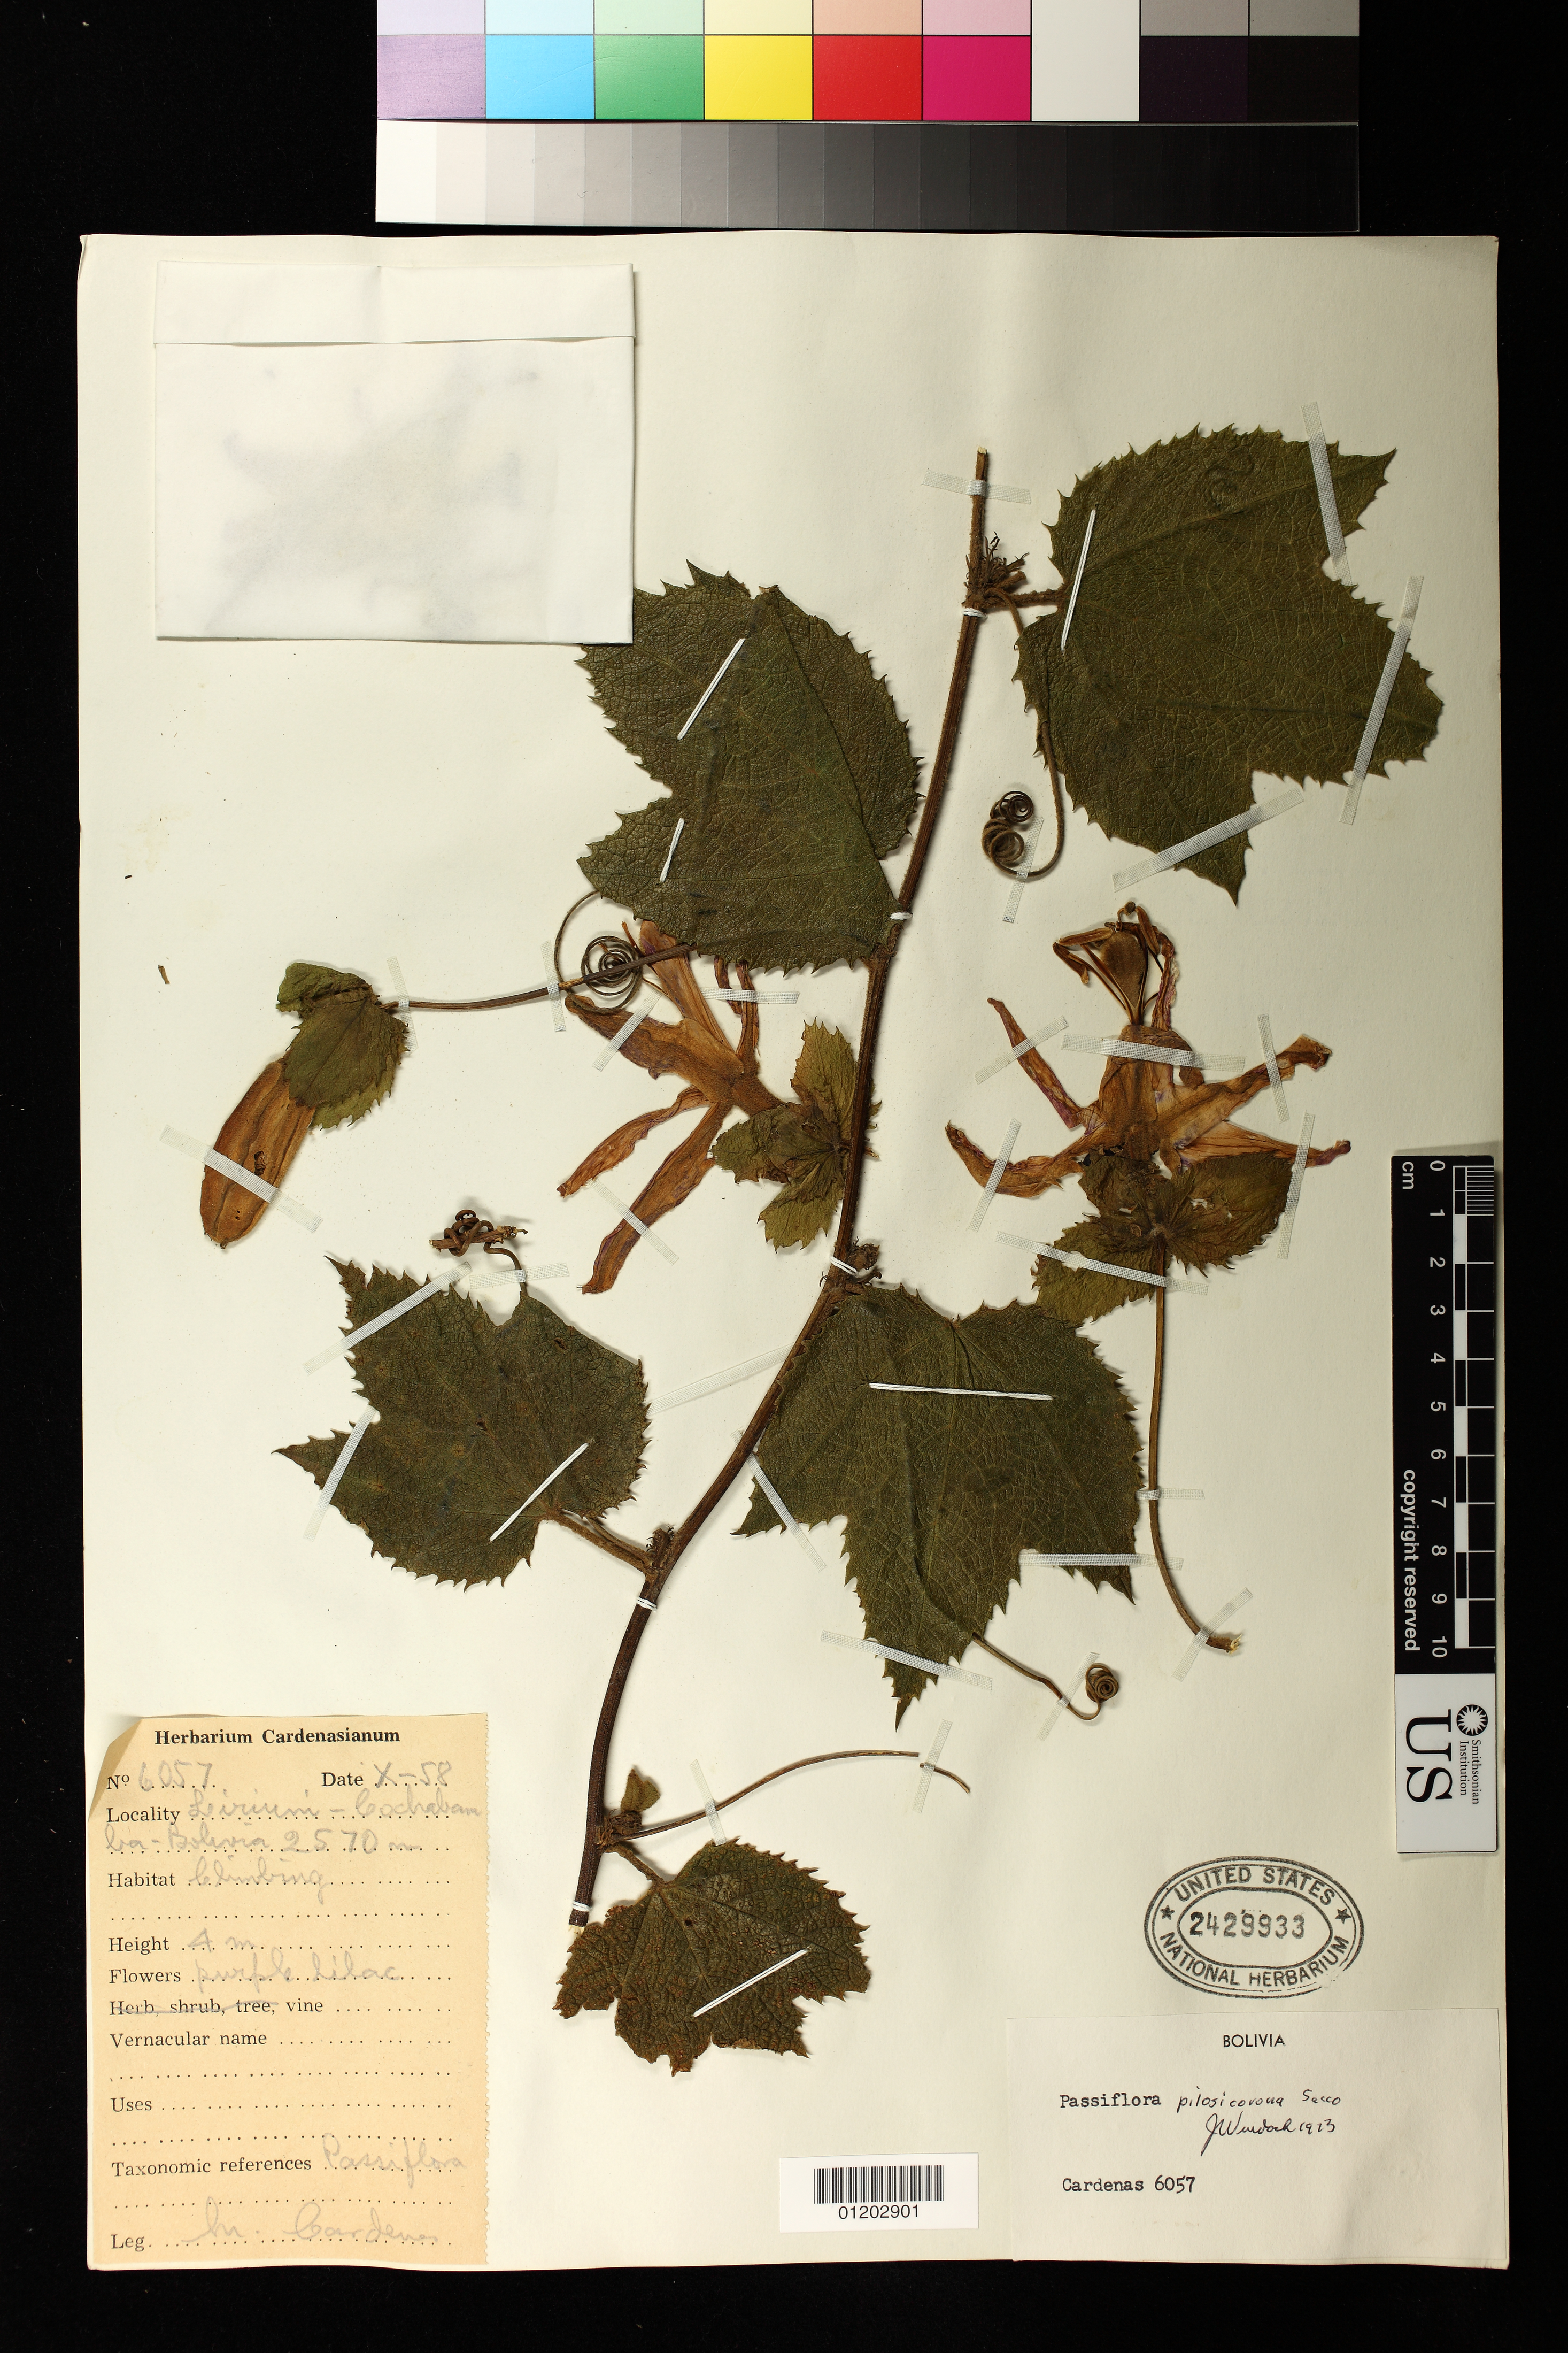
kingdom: Plantae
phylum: Tracheophyta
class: Magnoliopsida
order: Malpighiales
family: Passifloraceae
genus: Passiflora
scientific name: Passiflora pilosicorona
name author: Sacco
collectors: M. Cardenas L.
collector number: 6057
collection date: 1958-10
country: Bolivia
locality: Cochaban [cannot decipher]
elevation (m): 2570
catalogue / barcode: US 2429933